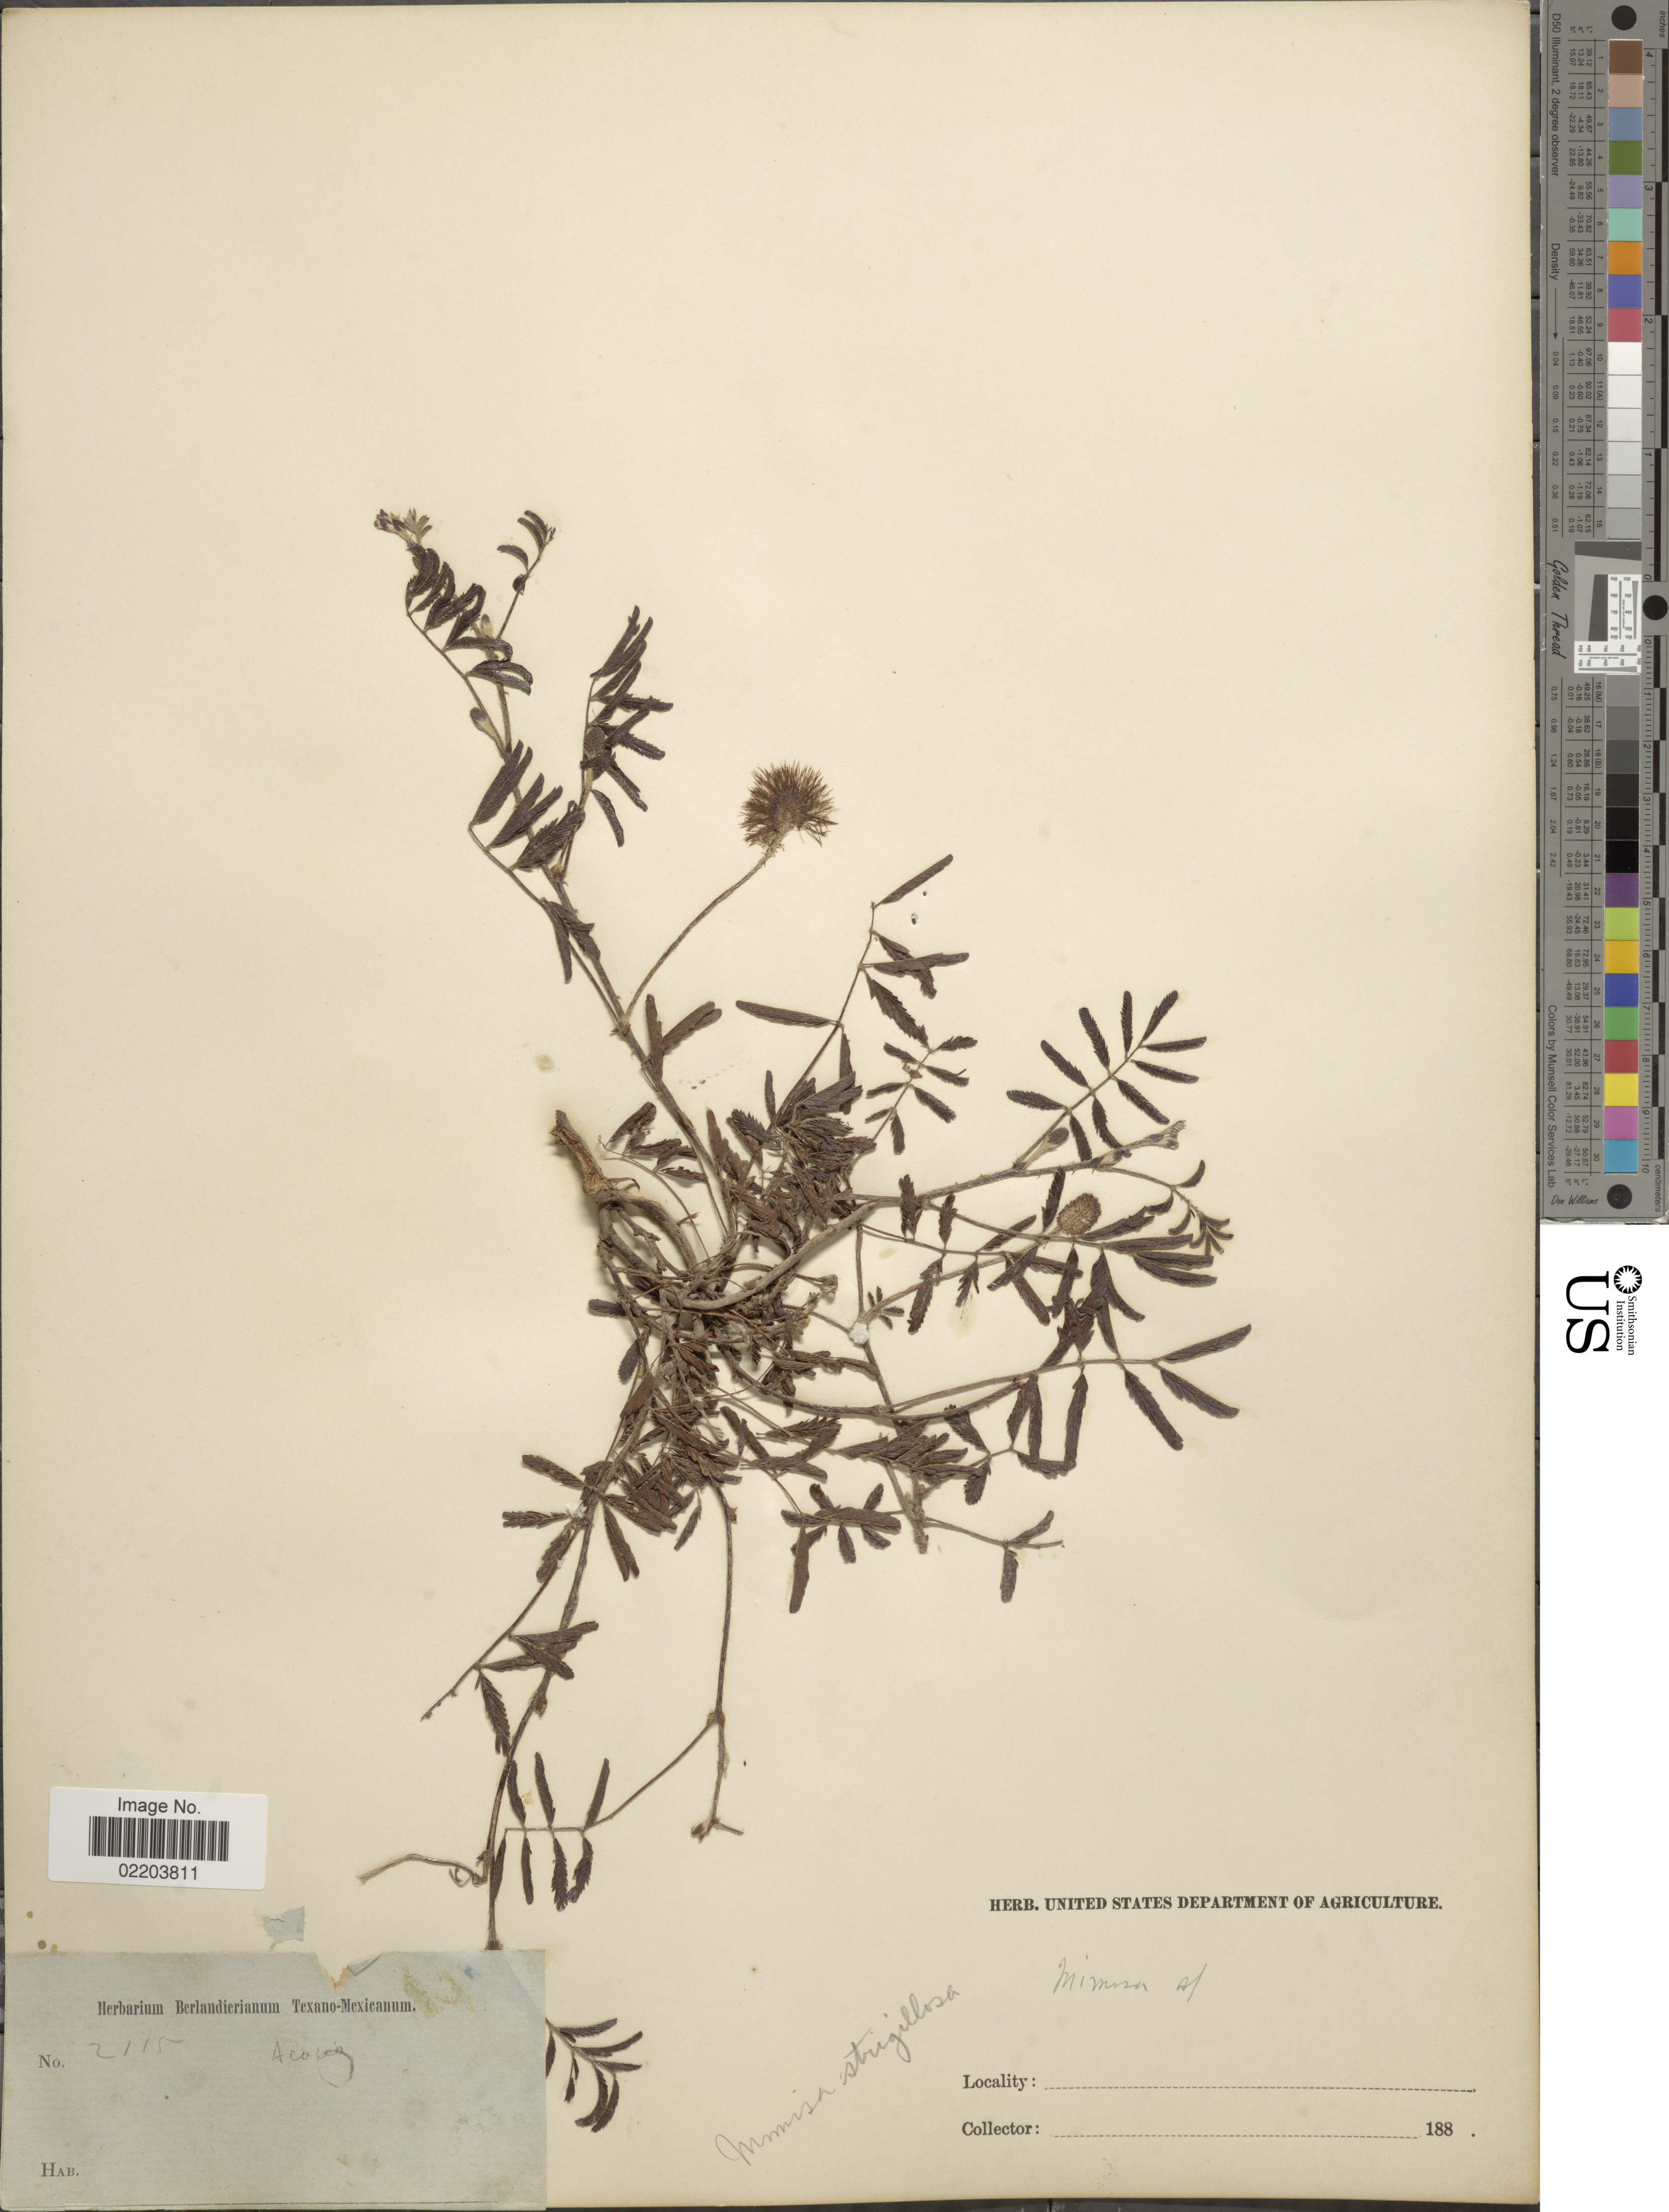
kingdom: Plantae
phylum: Tracheophyta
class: Magnoliopsida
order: Fabales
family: Fabaceae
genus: Mimosa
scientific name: Mimosa strigillosa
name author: Torr. & A. Gray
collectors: ex Herb. Berlandierianum Texano-Mexicanum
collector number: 2115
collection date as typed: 188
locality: Texano-Mexicanum